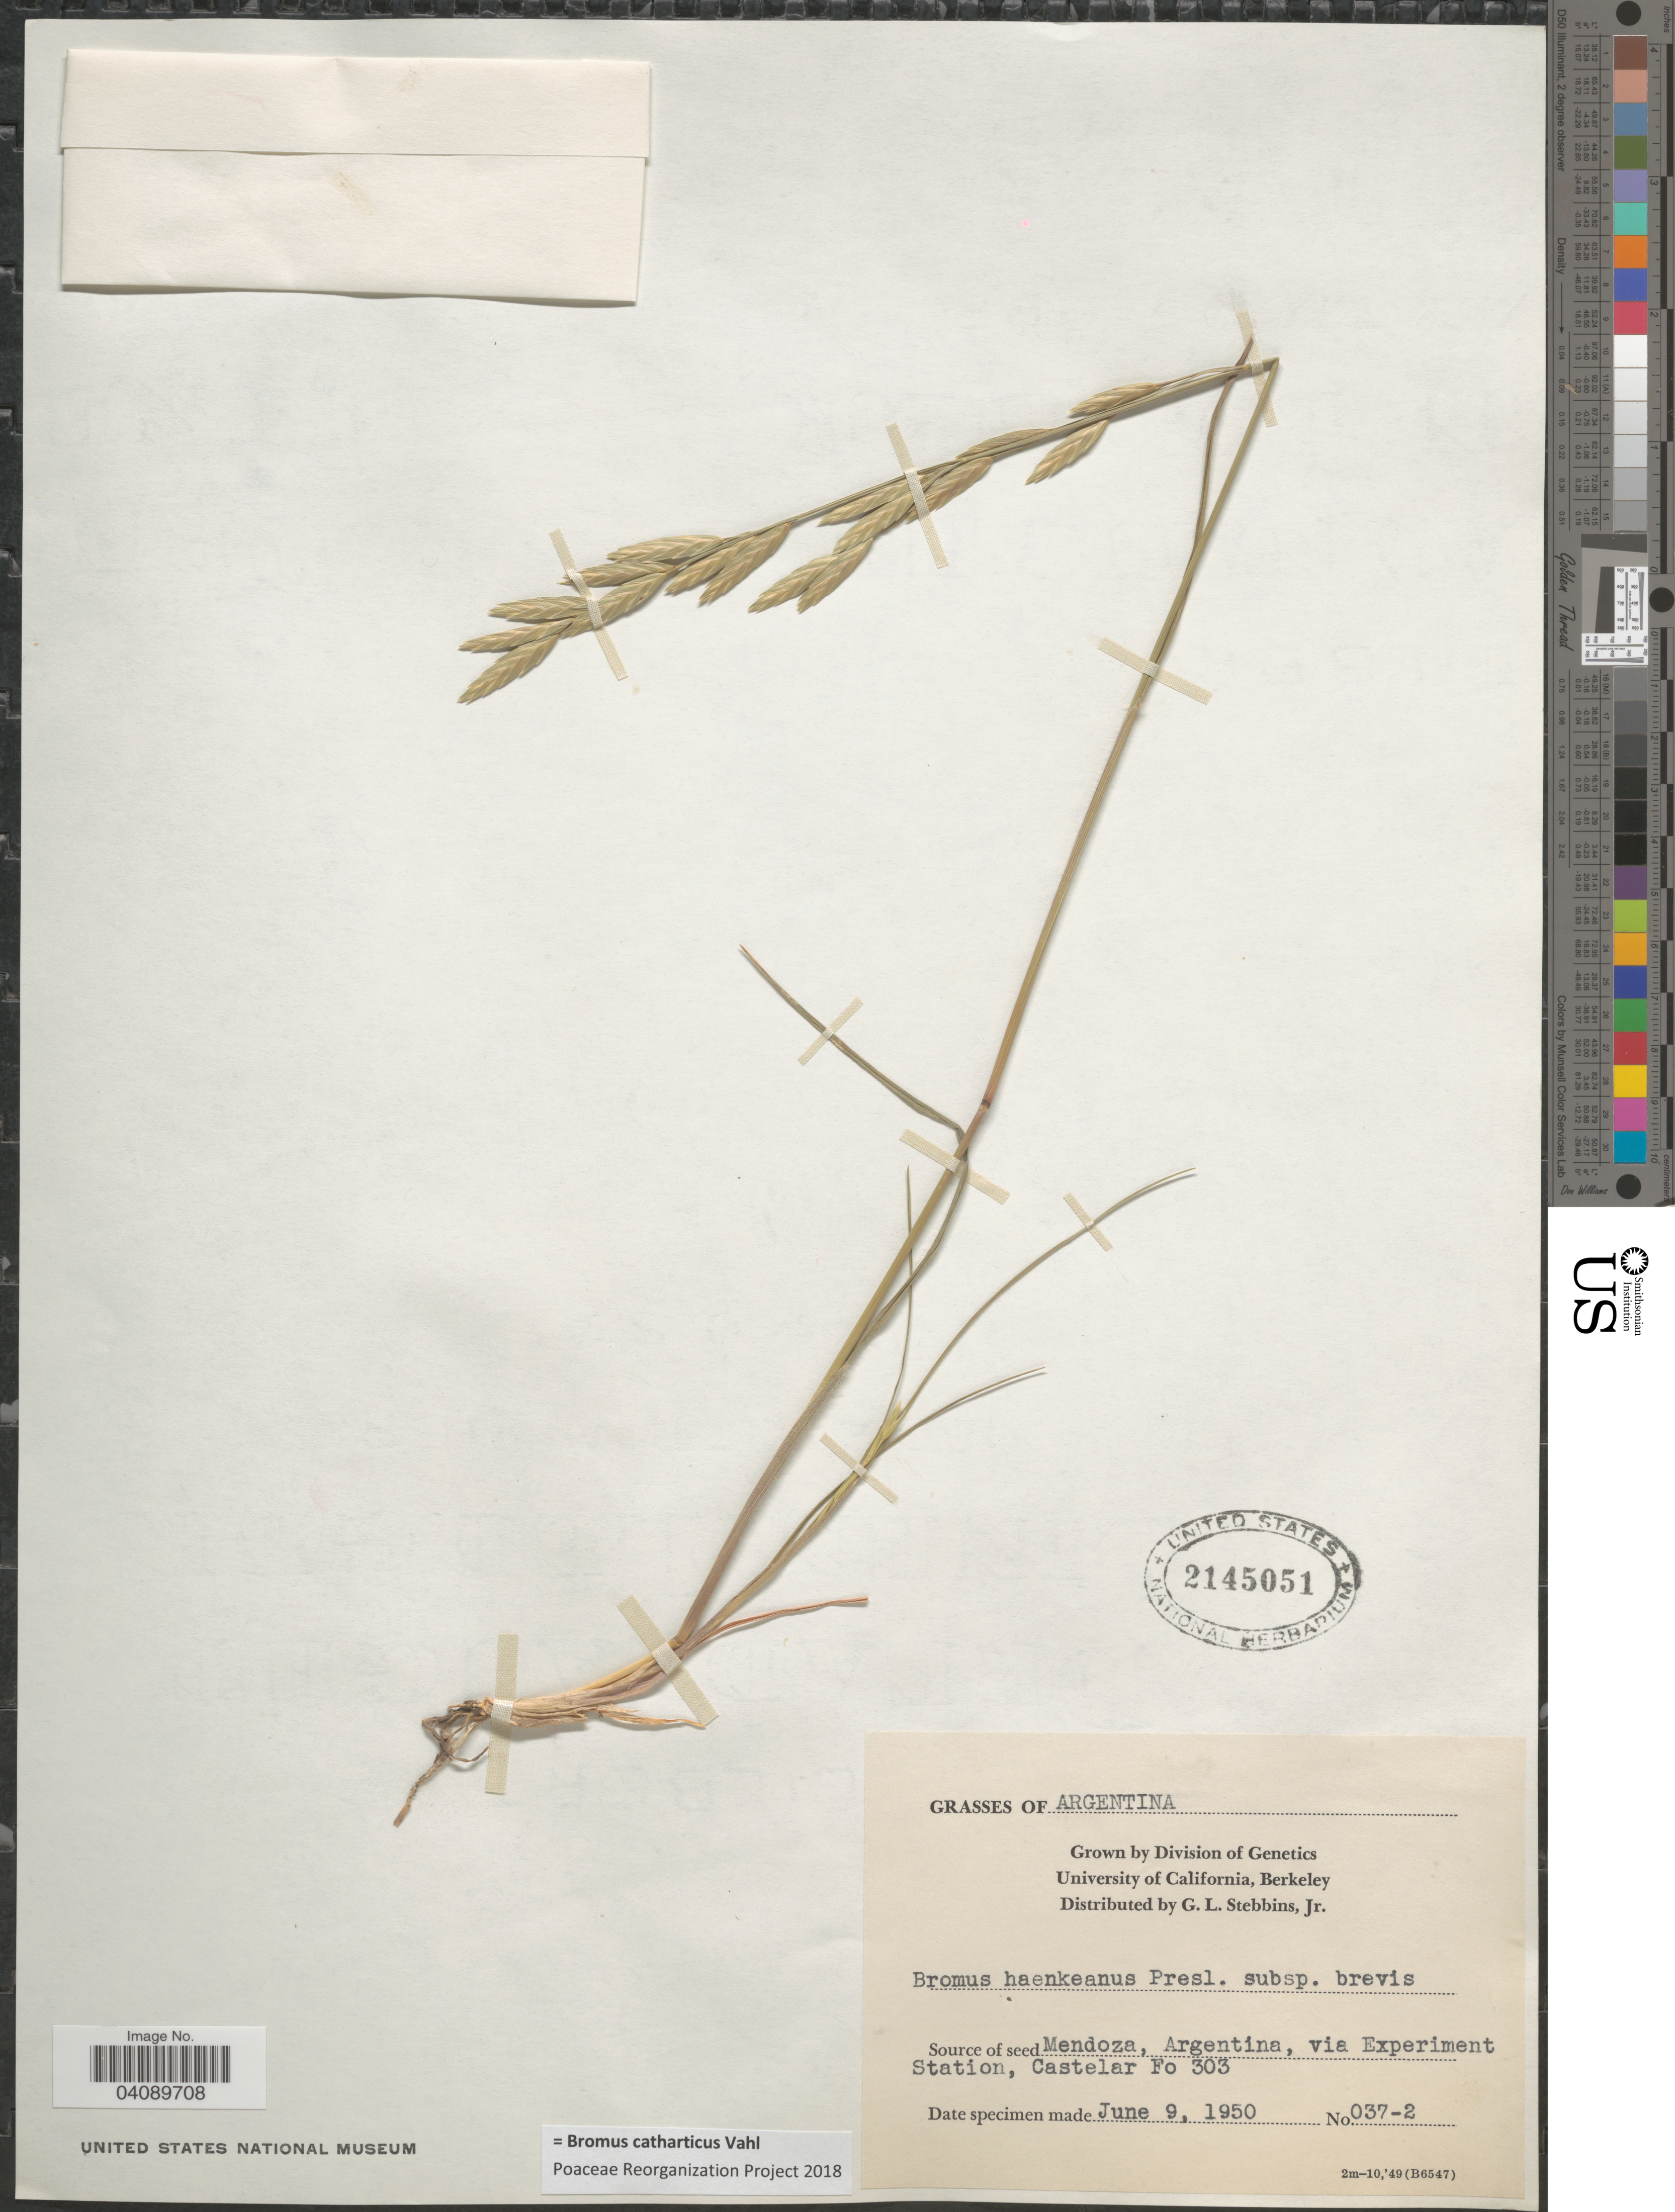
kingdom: Plantae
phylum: Tracheophyta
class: Liliopsida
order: Poales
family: Poaceae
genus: Bromus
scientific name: Bromus catharticus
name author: Vahl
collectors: G. L. Stebbins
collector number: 037-2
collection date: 1950-06-09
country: Argentina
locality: University of California, Berkeley.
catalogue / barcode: US 2145051